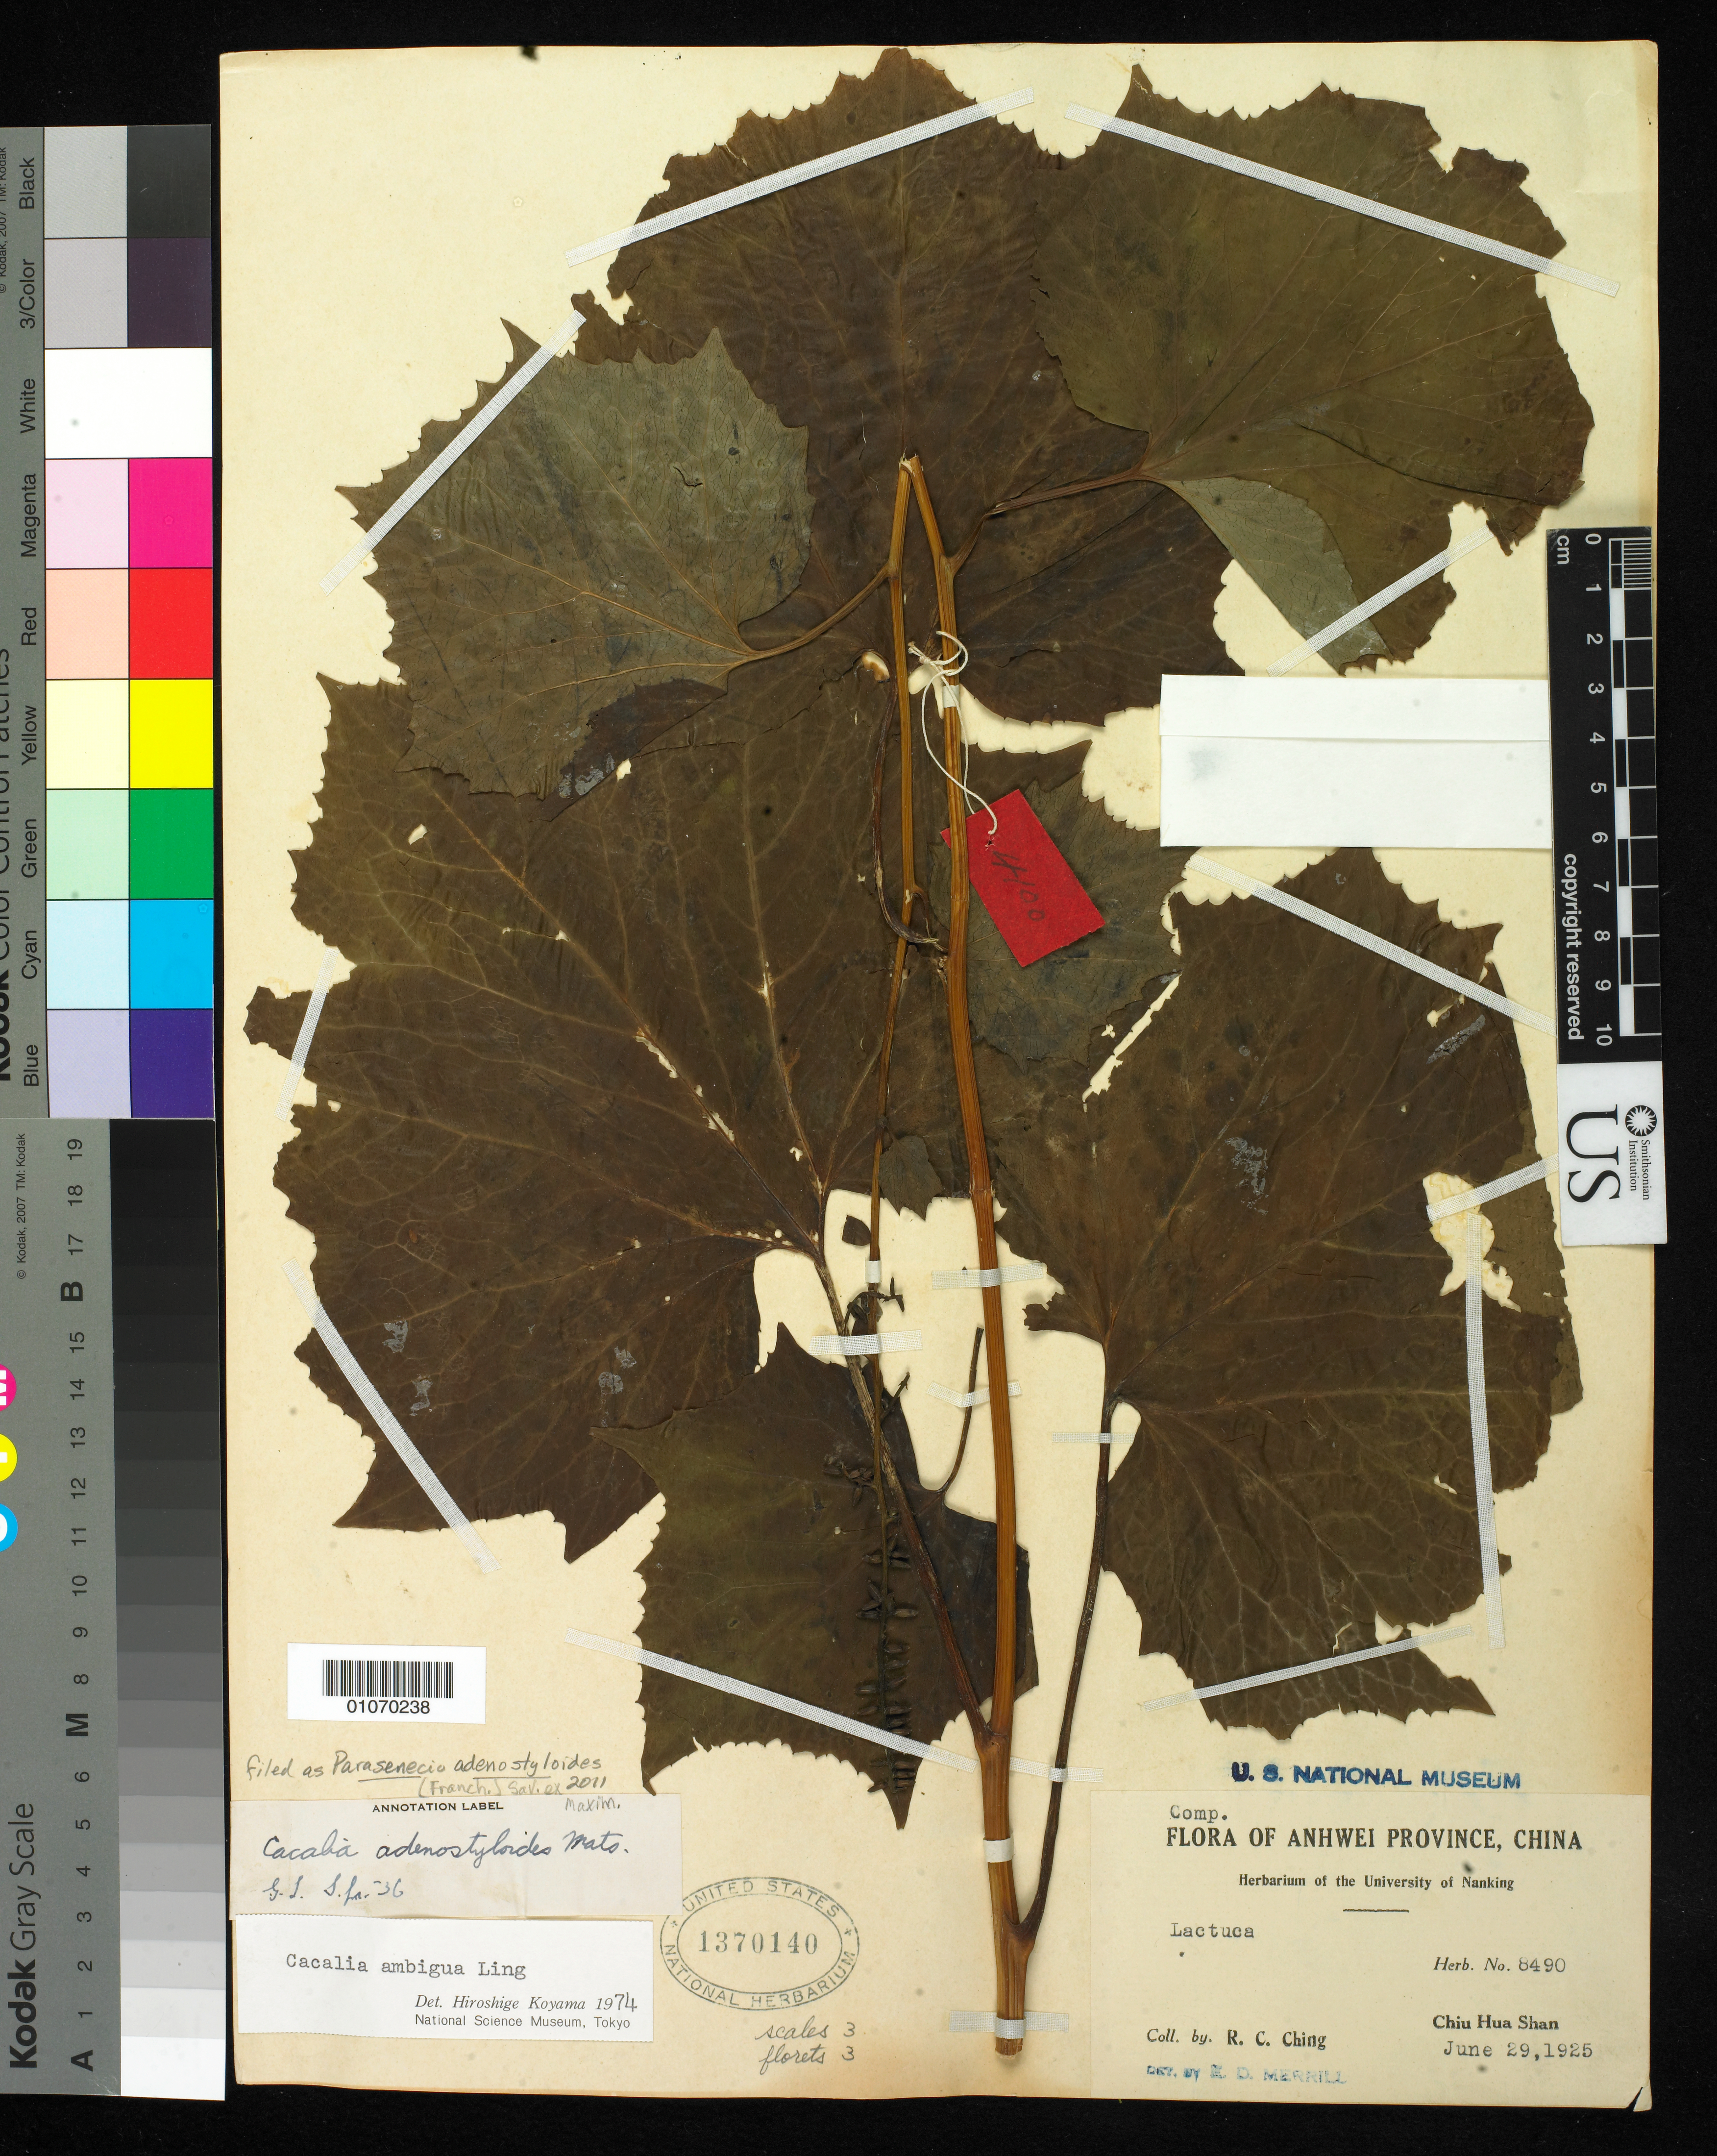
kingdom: Plantae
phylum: Tracheophyta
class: Magnoliopsida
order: Asterales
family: Asteraceae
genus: Parasenecio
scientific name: Parasenecio adenostyloides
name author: (Franch.) Sav. ex Maxim.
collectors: R. C. Ching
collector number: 8490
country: China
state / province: Anhui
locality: Huang Shan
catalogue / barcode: US 1370140